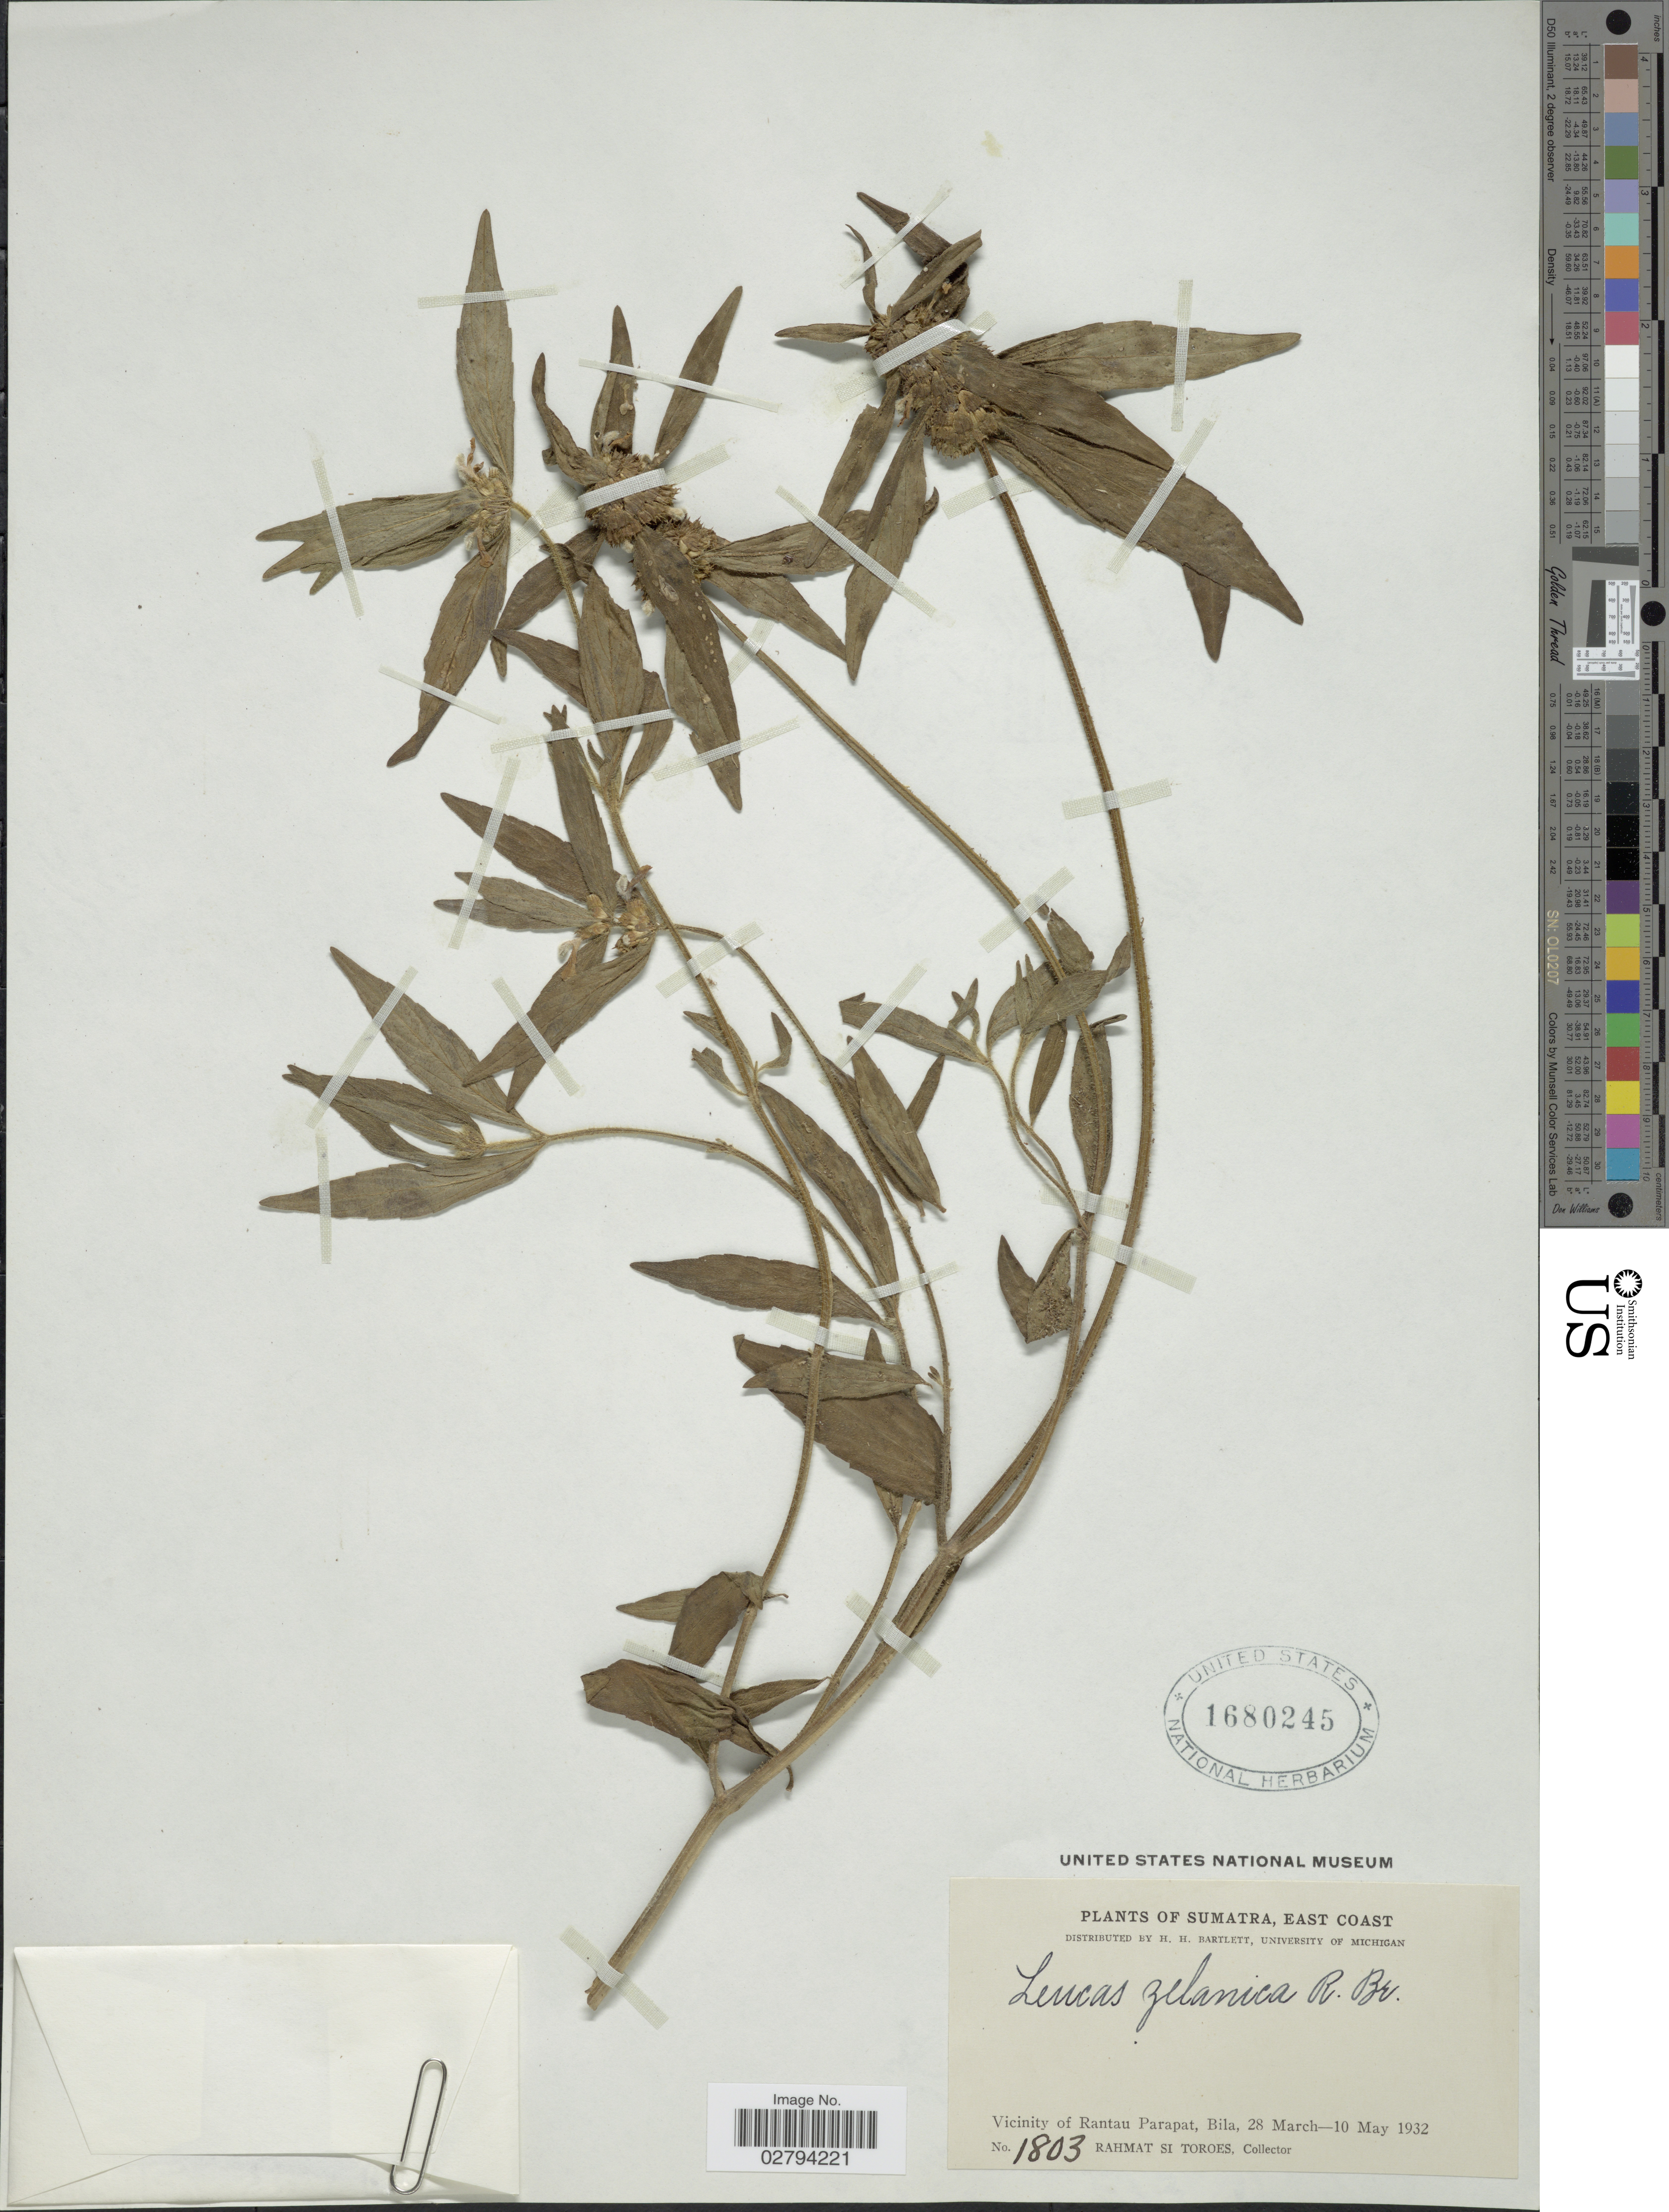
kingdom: Plantae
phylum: Tracheophyta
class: Magnoliopsida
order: Lamiales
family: Lamiaceae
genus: Leucas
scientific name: Leucas zeylanica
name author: (L.) W.T. Aiton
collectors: Rahmat Si Boeea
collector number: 1803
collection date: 1932-03-28/1932-05-10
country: Indonesia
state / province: Sumatra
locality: Sumatra, East Coast, Vicinity of Rantau Parapat, Bila.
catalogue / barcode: US 1680245